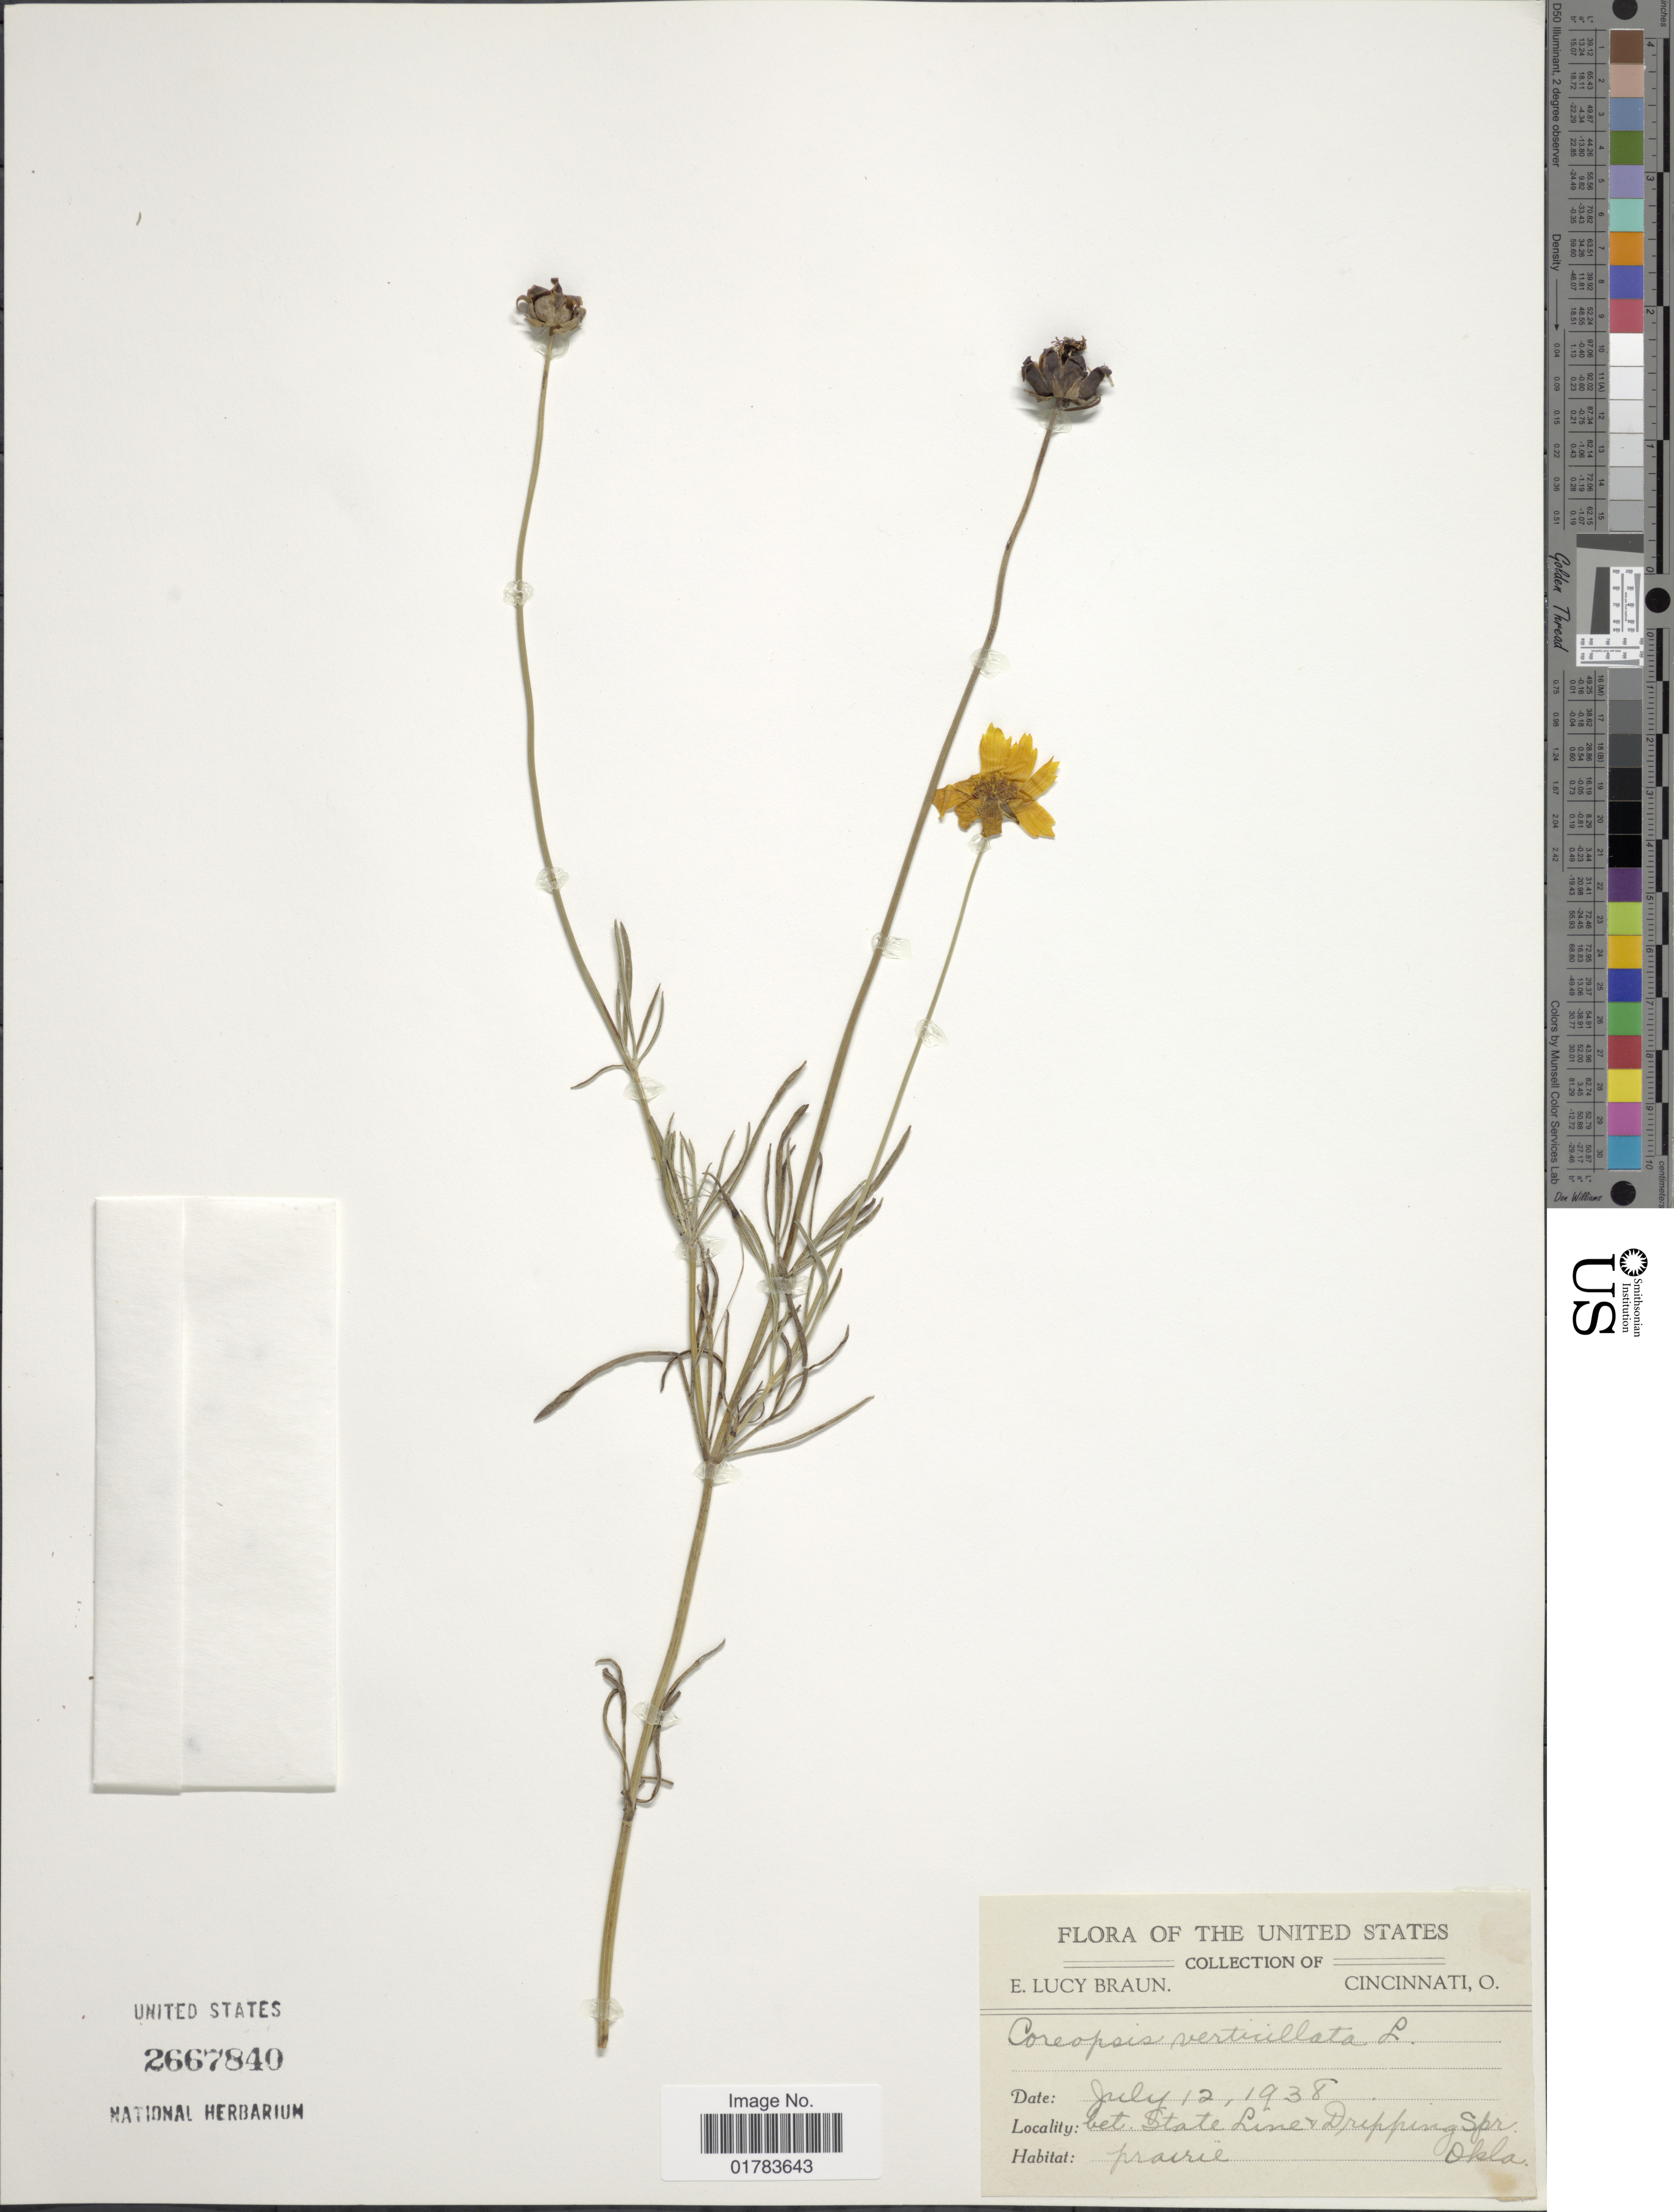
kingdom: Plantae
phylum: Tracheophyta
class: Magnoliopsida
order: Asterales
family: Asteraceae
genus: Coreopsis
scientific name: Coreopsis verticillata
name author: L.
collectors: E. L. Braun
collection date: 1938-07-12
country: United States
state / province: Oklahoma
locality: Bet. State Line & Dripping Spr. Okla.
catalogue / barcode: US 2667840